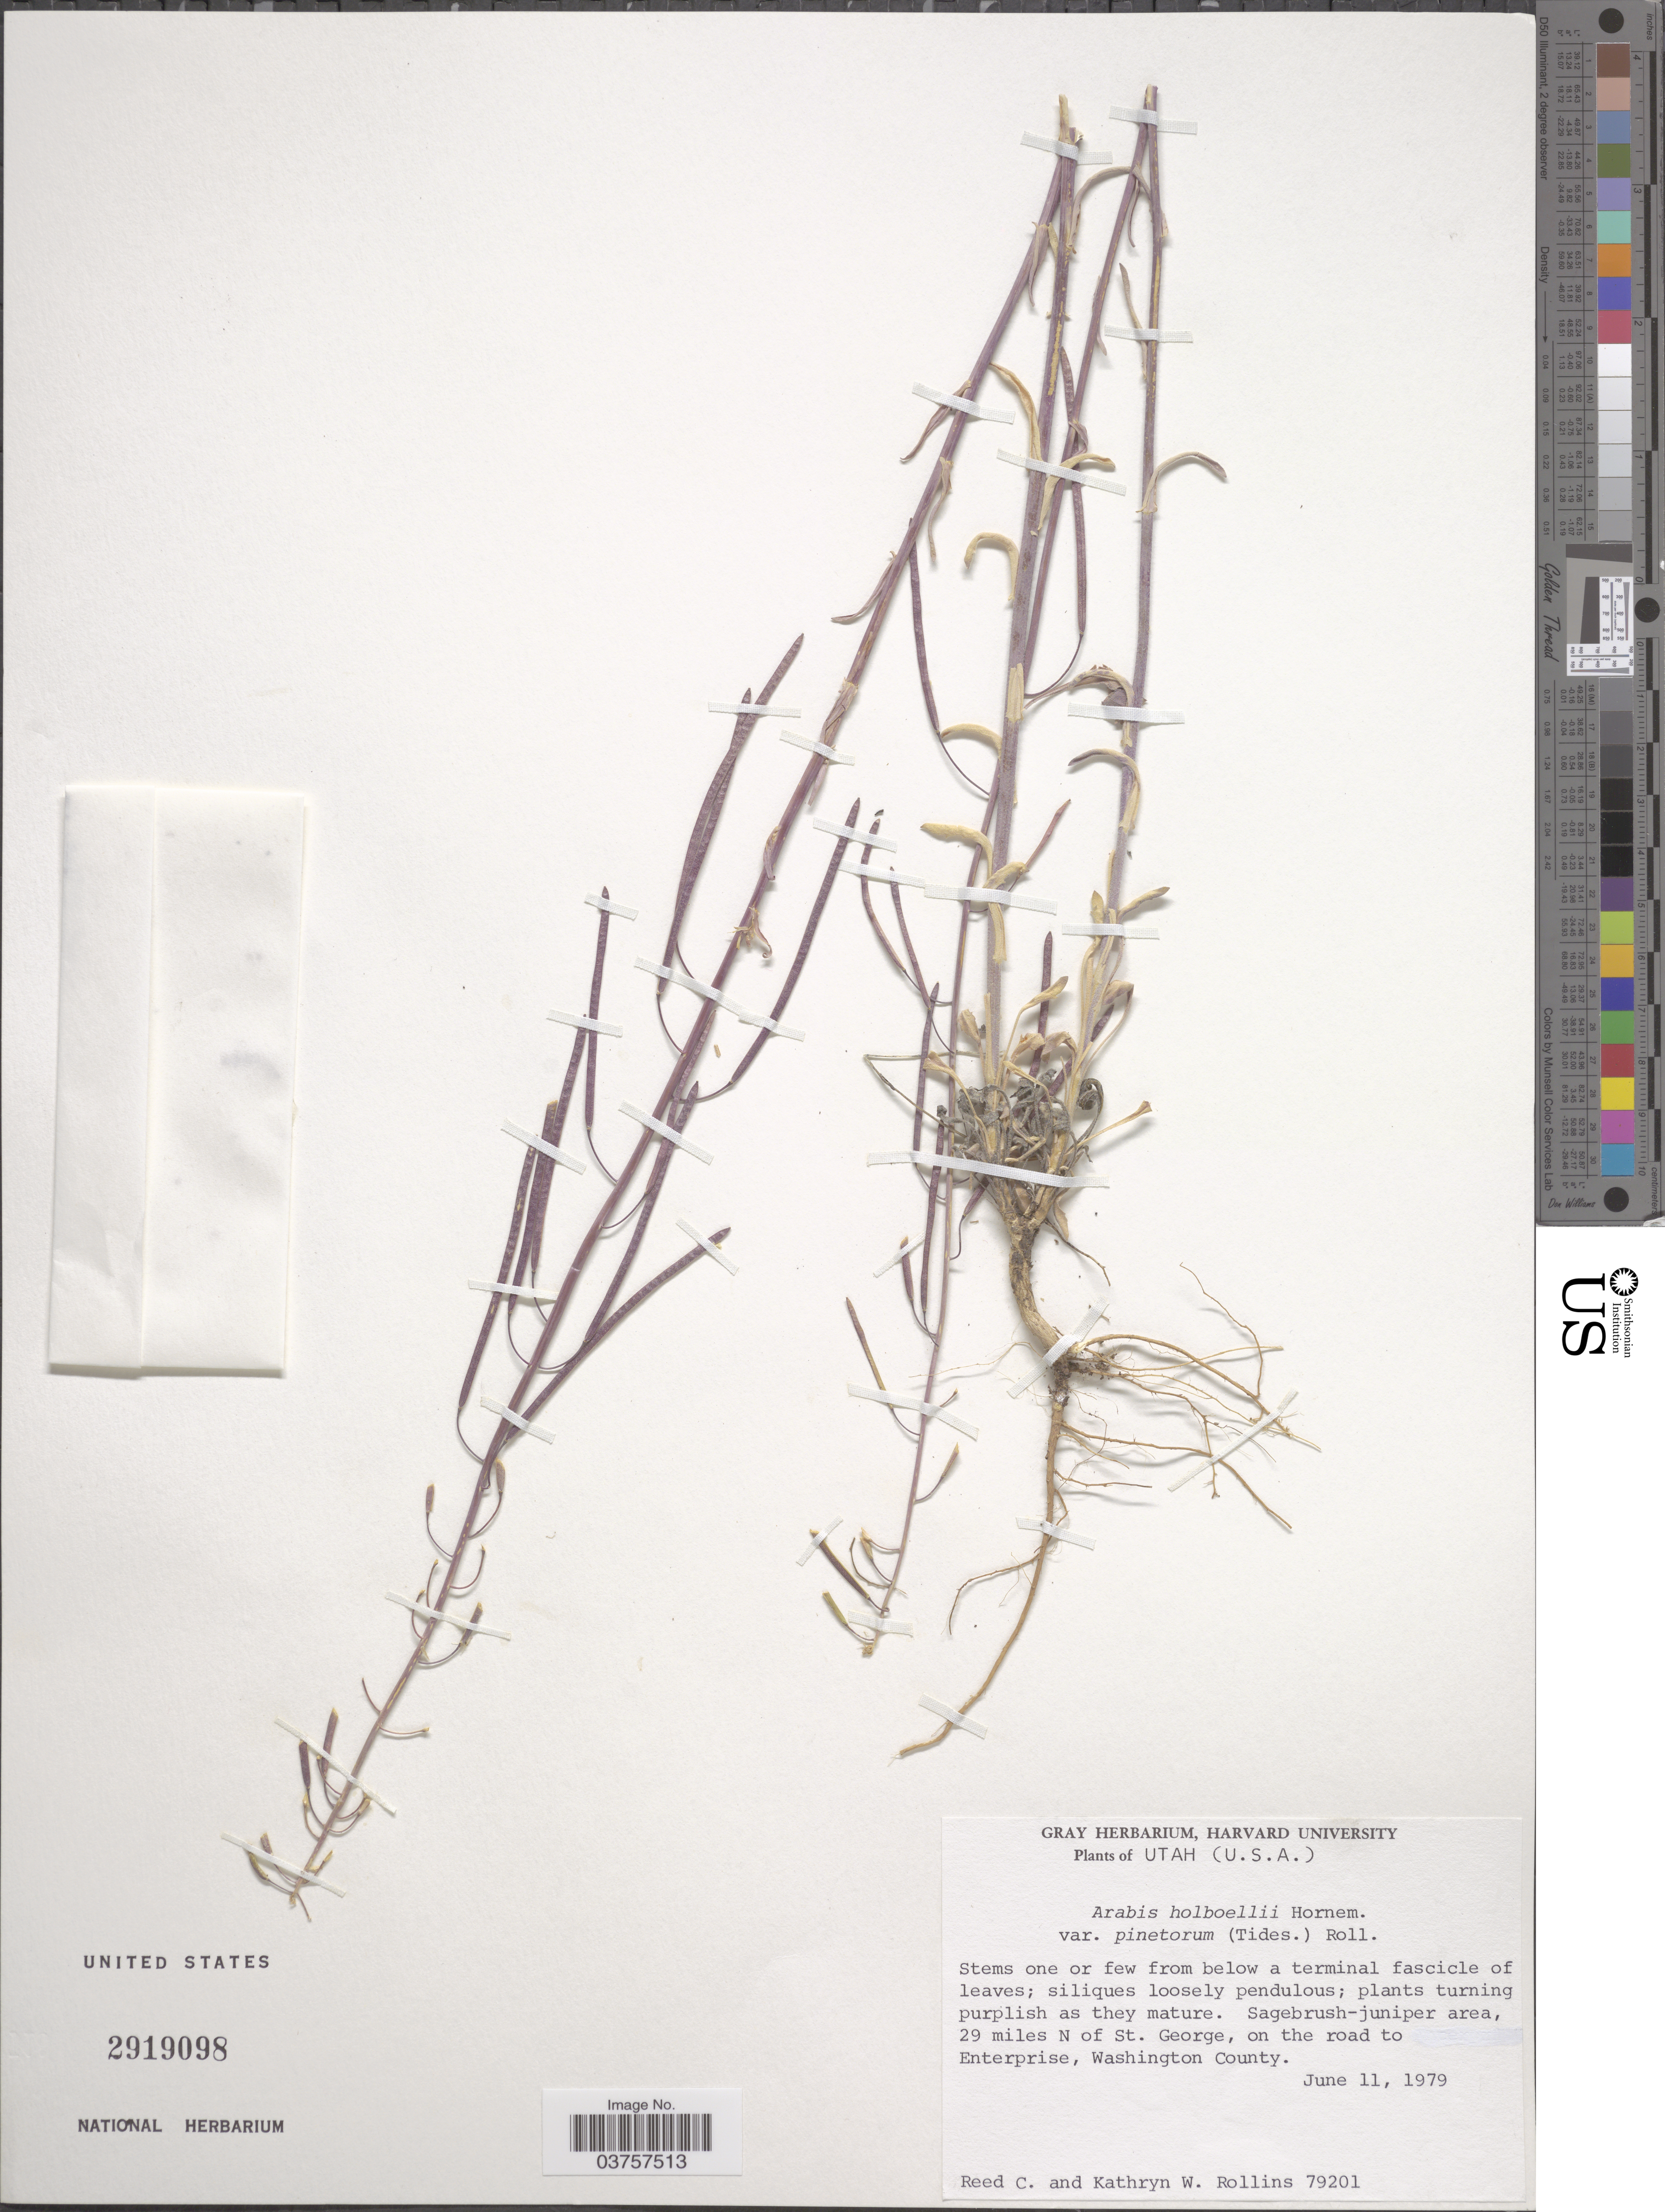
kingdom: Plantae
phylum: Tracheophyta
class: Magnoliopsida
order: Brassicales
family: Brassicaceae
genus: Arabis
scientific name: Arabis holboellii var. pinetorum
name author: (Tidestr.) Rollins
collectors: R. C. Rollins & K. W. Rollins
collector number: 79201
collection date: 1979-06-11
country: United States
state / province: Utah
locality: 29 miles N of St. George, on the road to Enterprise, Washington County.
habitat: sagebrush-juniper area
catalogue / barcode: US 2919098